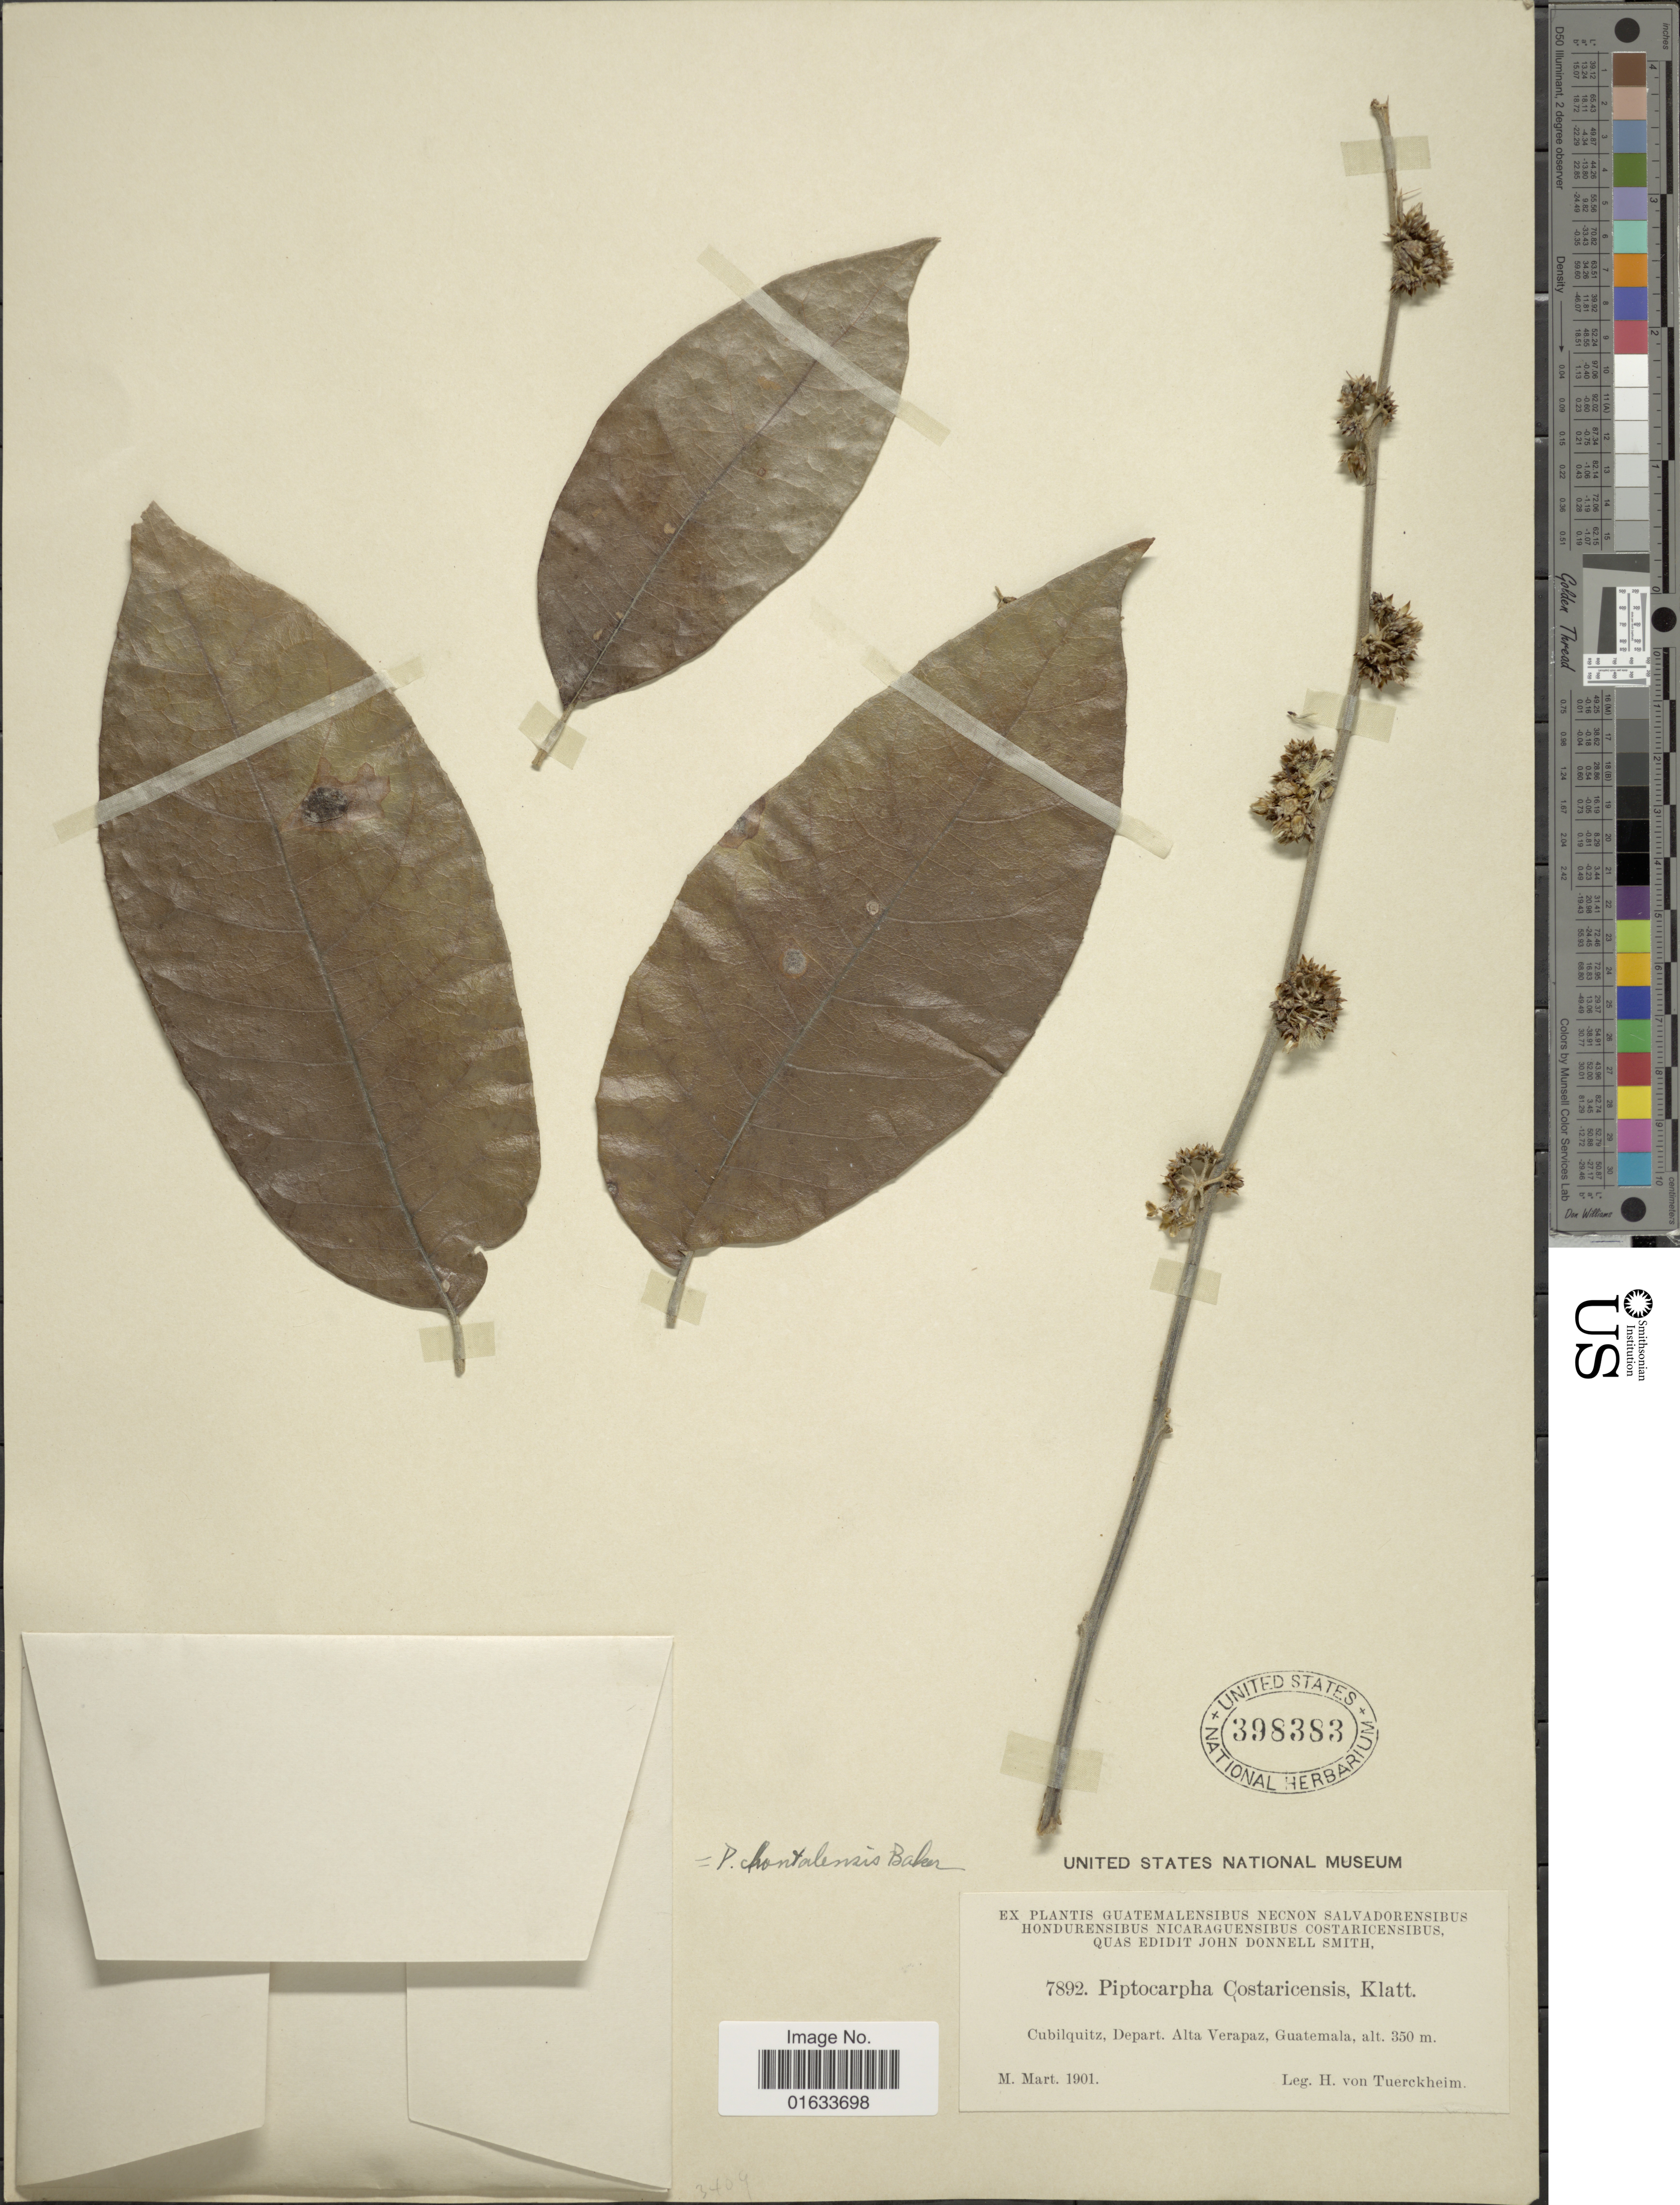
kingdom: Plantae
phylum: Tracheophyta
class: Magnoliopsida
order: Asterales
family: Asteraceae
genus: Piptocarpha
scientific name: Piptocarpha poeppigiana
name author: (DC.) Baker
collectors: H. von Tuerckheim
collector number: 7892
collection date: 1901-03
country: Guatemala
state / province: Alta Verapaz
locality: Cubilquitz, Depart. Alta Verapaz, Guatemala.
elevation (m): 350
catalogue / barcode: US 398383